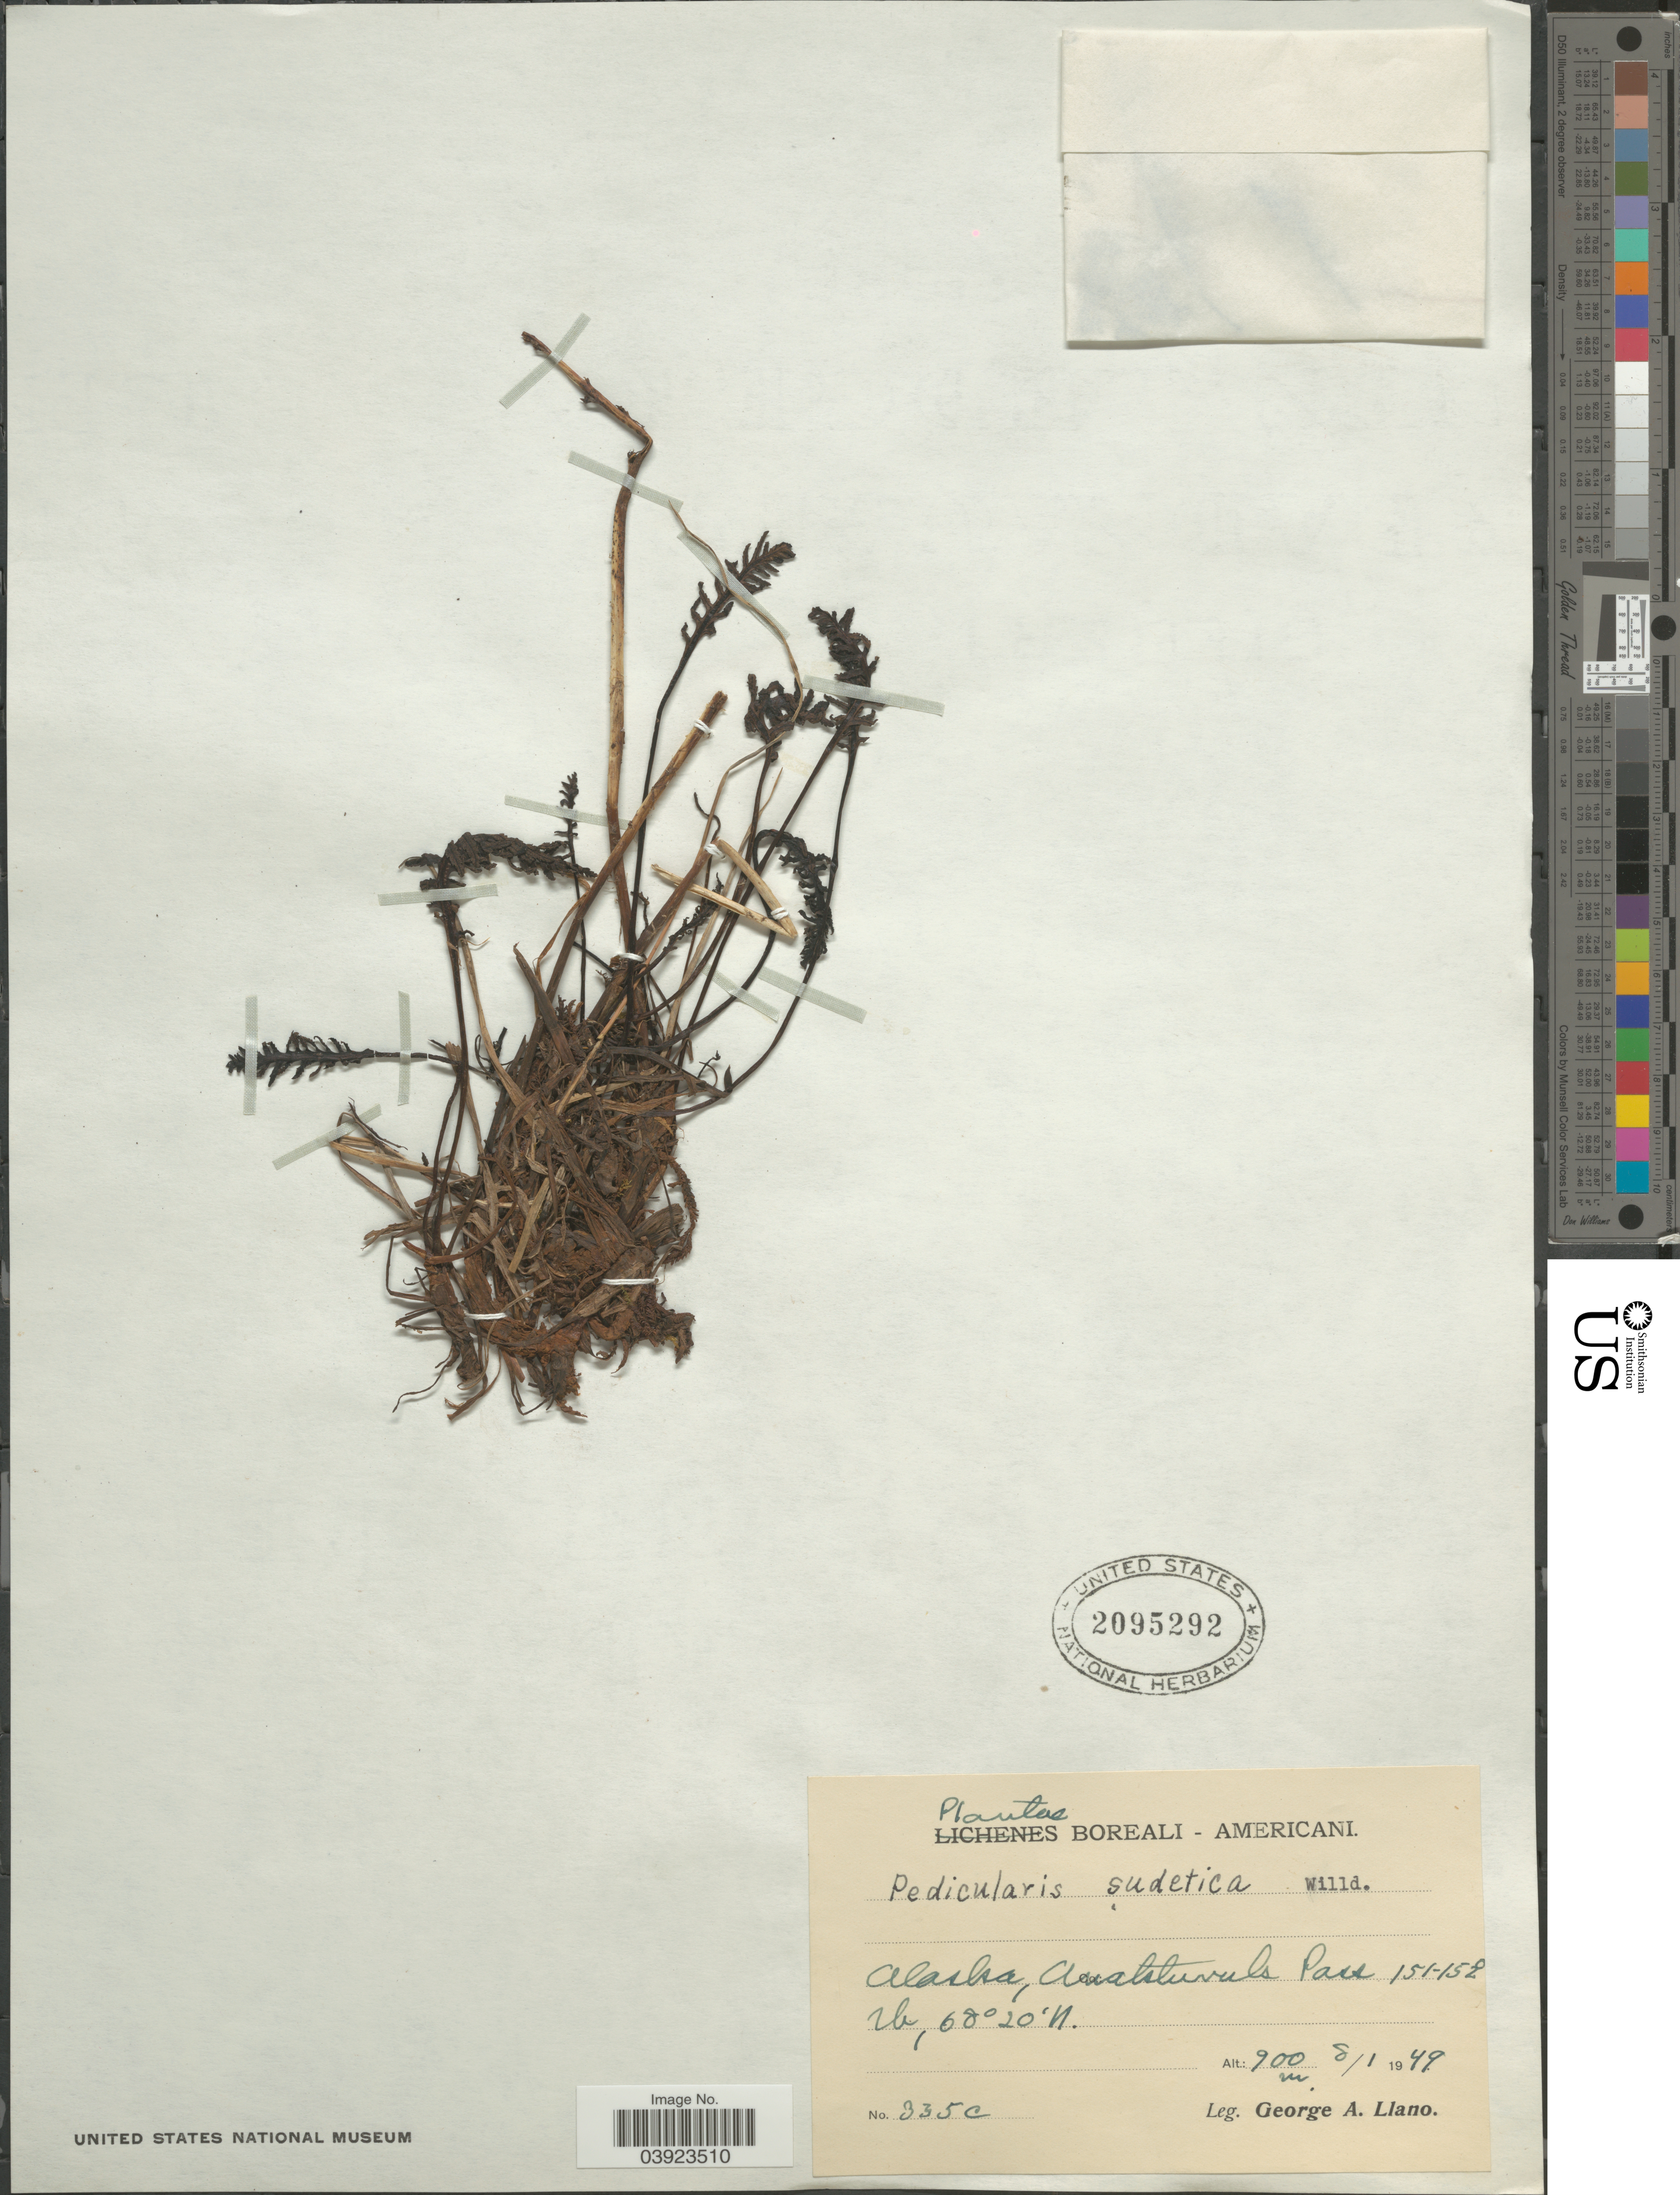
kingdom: Plantae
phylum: Tracheophyta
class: Magnoliopsida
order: Lamiales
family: Orobanchaceae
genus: Pedicularis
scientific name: Pedicularis sudetica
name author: Willd.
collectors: G. Llano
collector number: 335C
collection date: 1949-08-01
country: United States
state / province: Alaska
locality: Boreali - Americani. Anaktuvuk Pass.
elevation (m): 900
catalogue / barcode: US 2095292